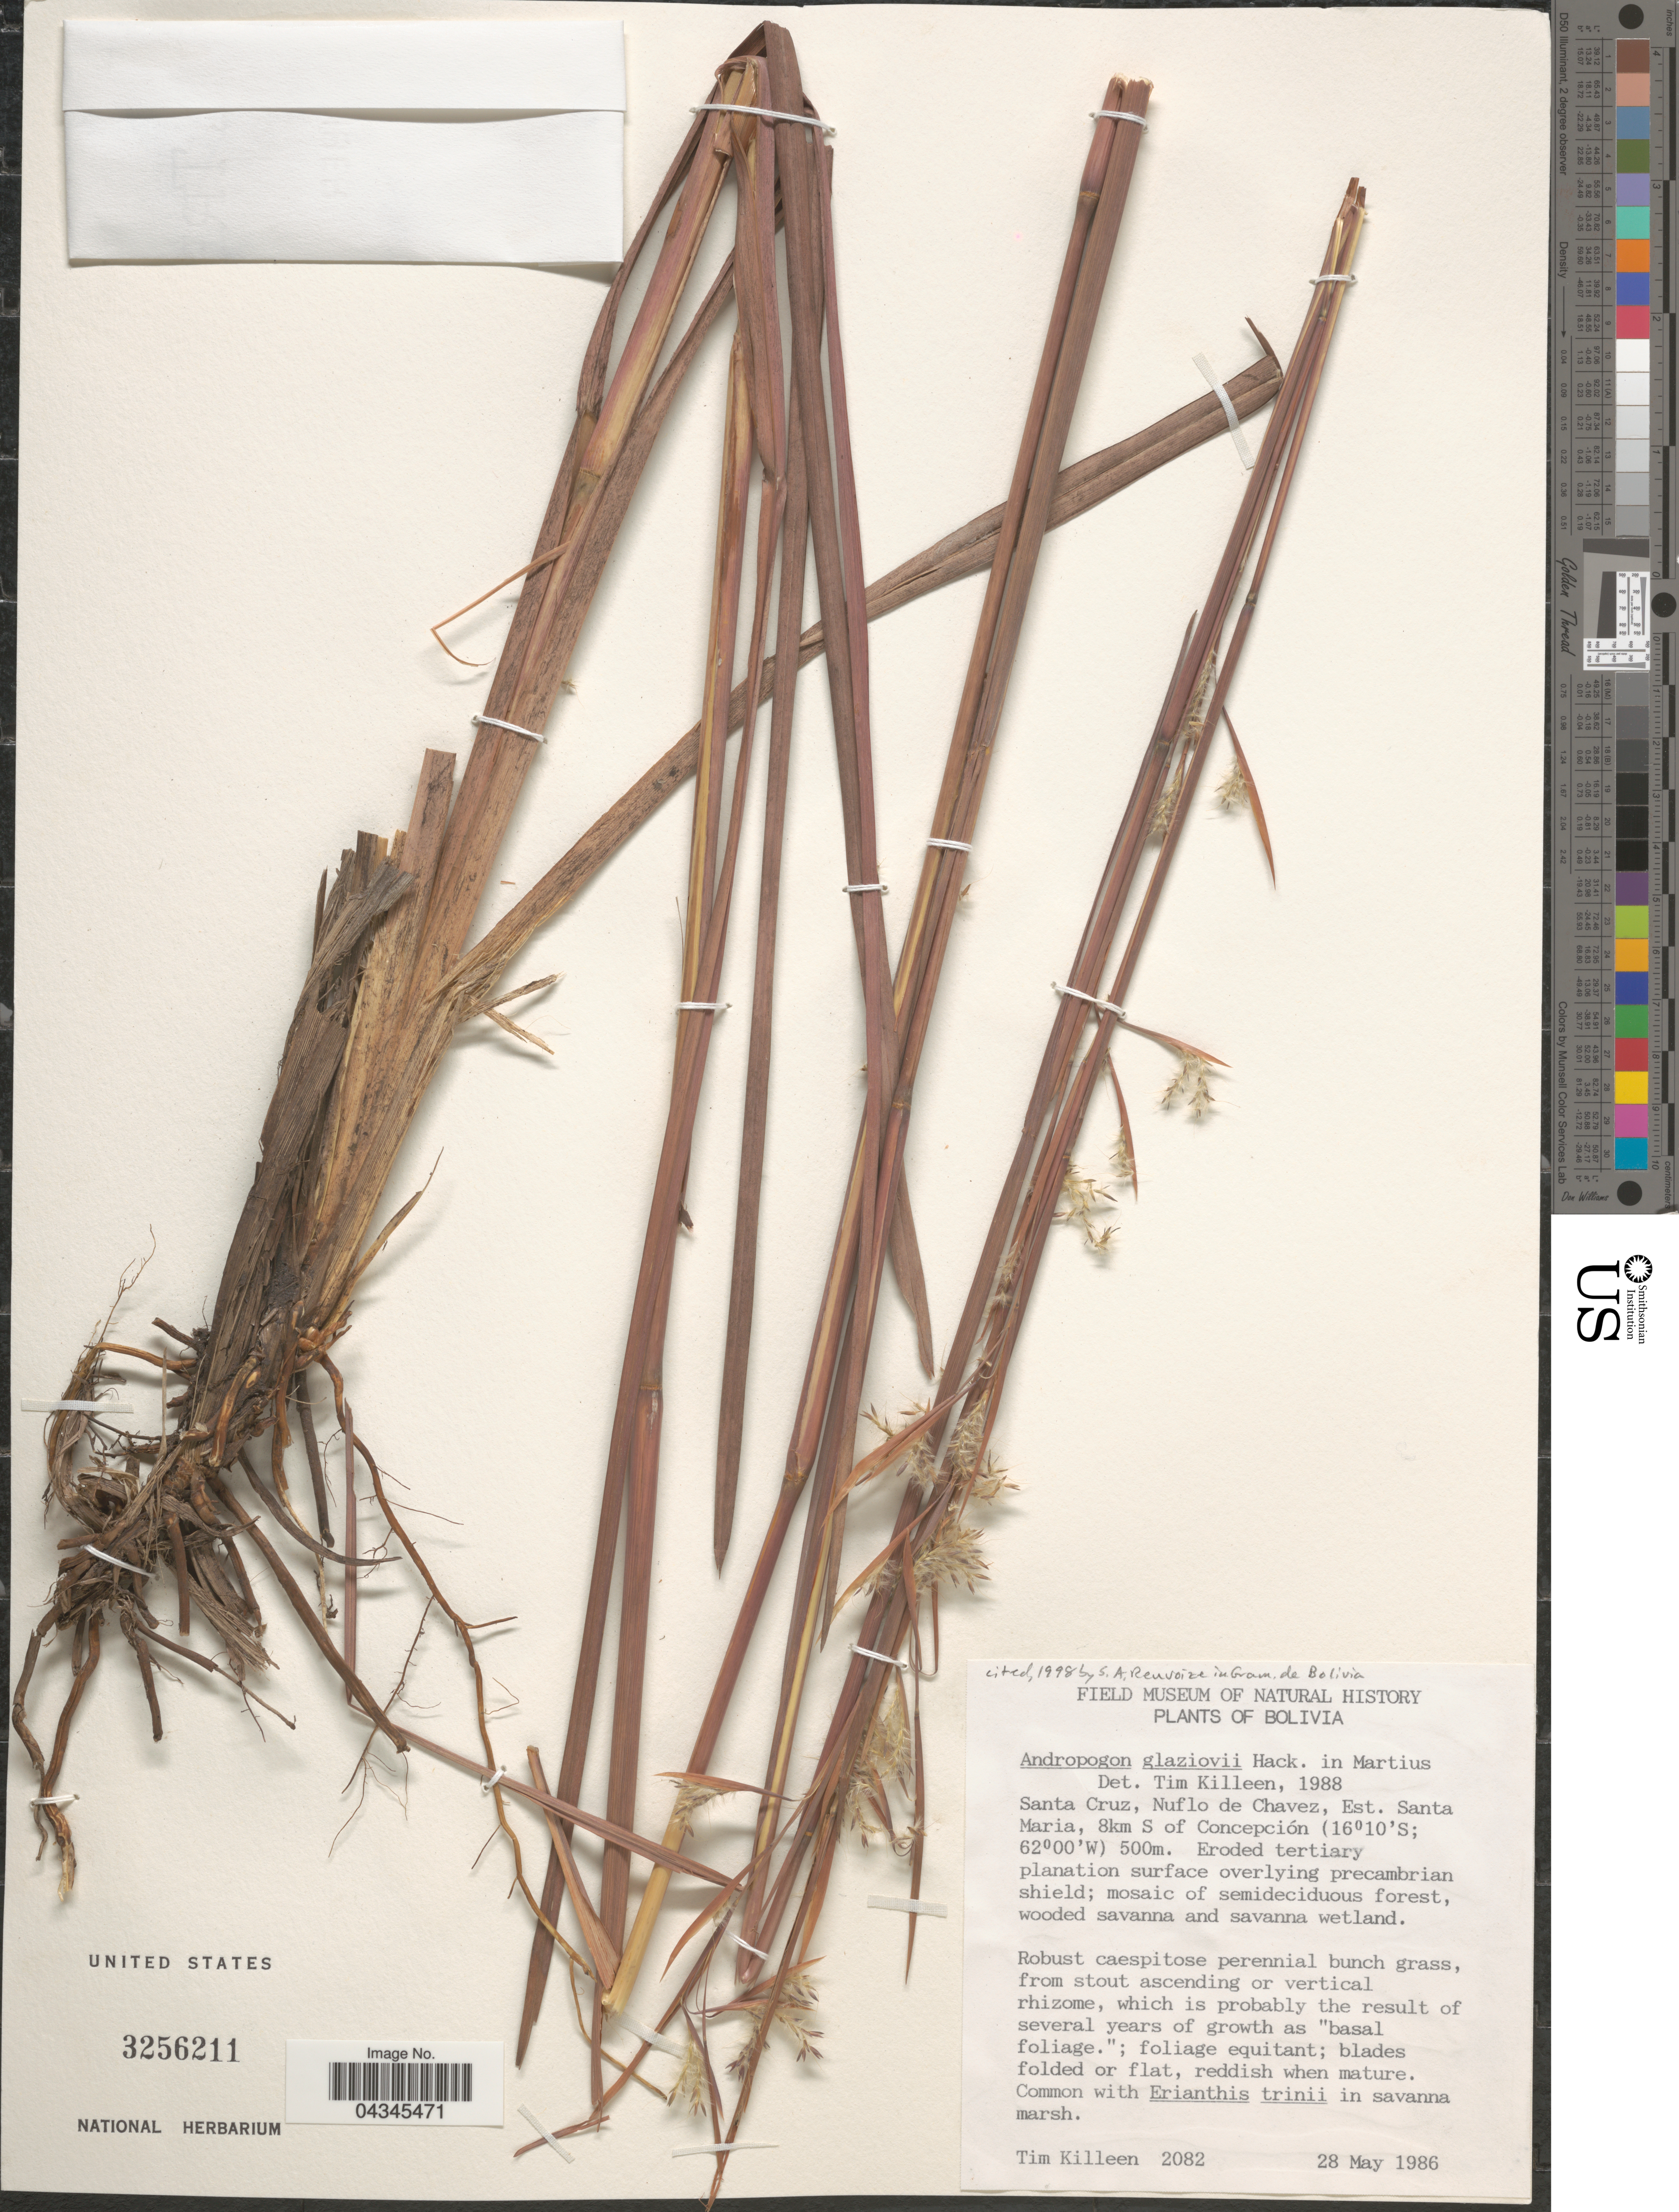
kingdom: Plantae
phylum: Tracheophyta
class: Liliopsida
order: Poales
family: Poaceae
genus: Andropogon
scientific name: Andropogon glaziovii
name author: Hack. in Mart.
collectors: T. J. Killeen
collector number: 2082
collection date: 1986-05-28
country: Bolivia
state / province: Santa Cruz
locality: Nuflo de Chavez, Est. Santa Maria, 8km S of Concepción.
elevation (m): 500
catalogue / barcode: US 3256211